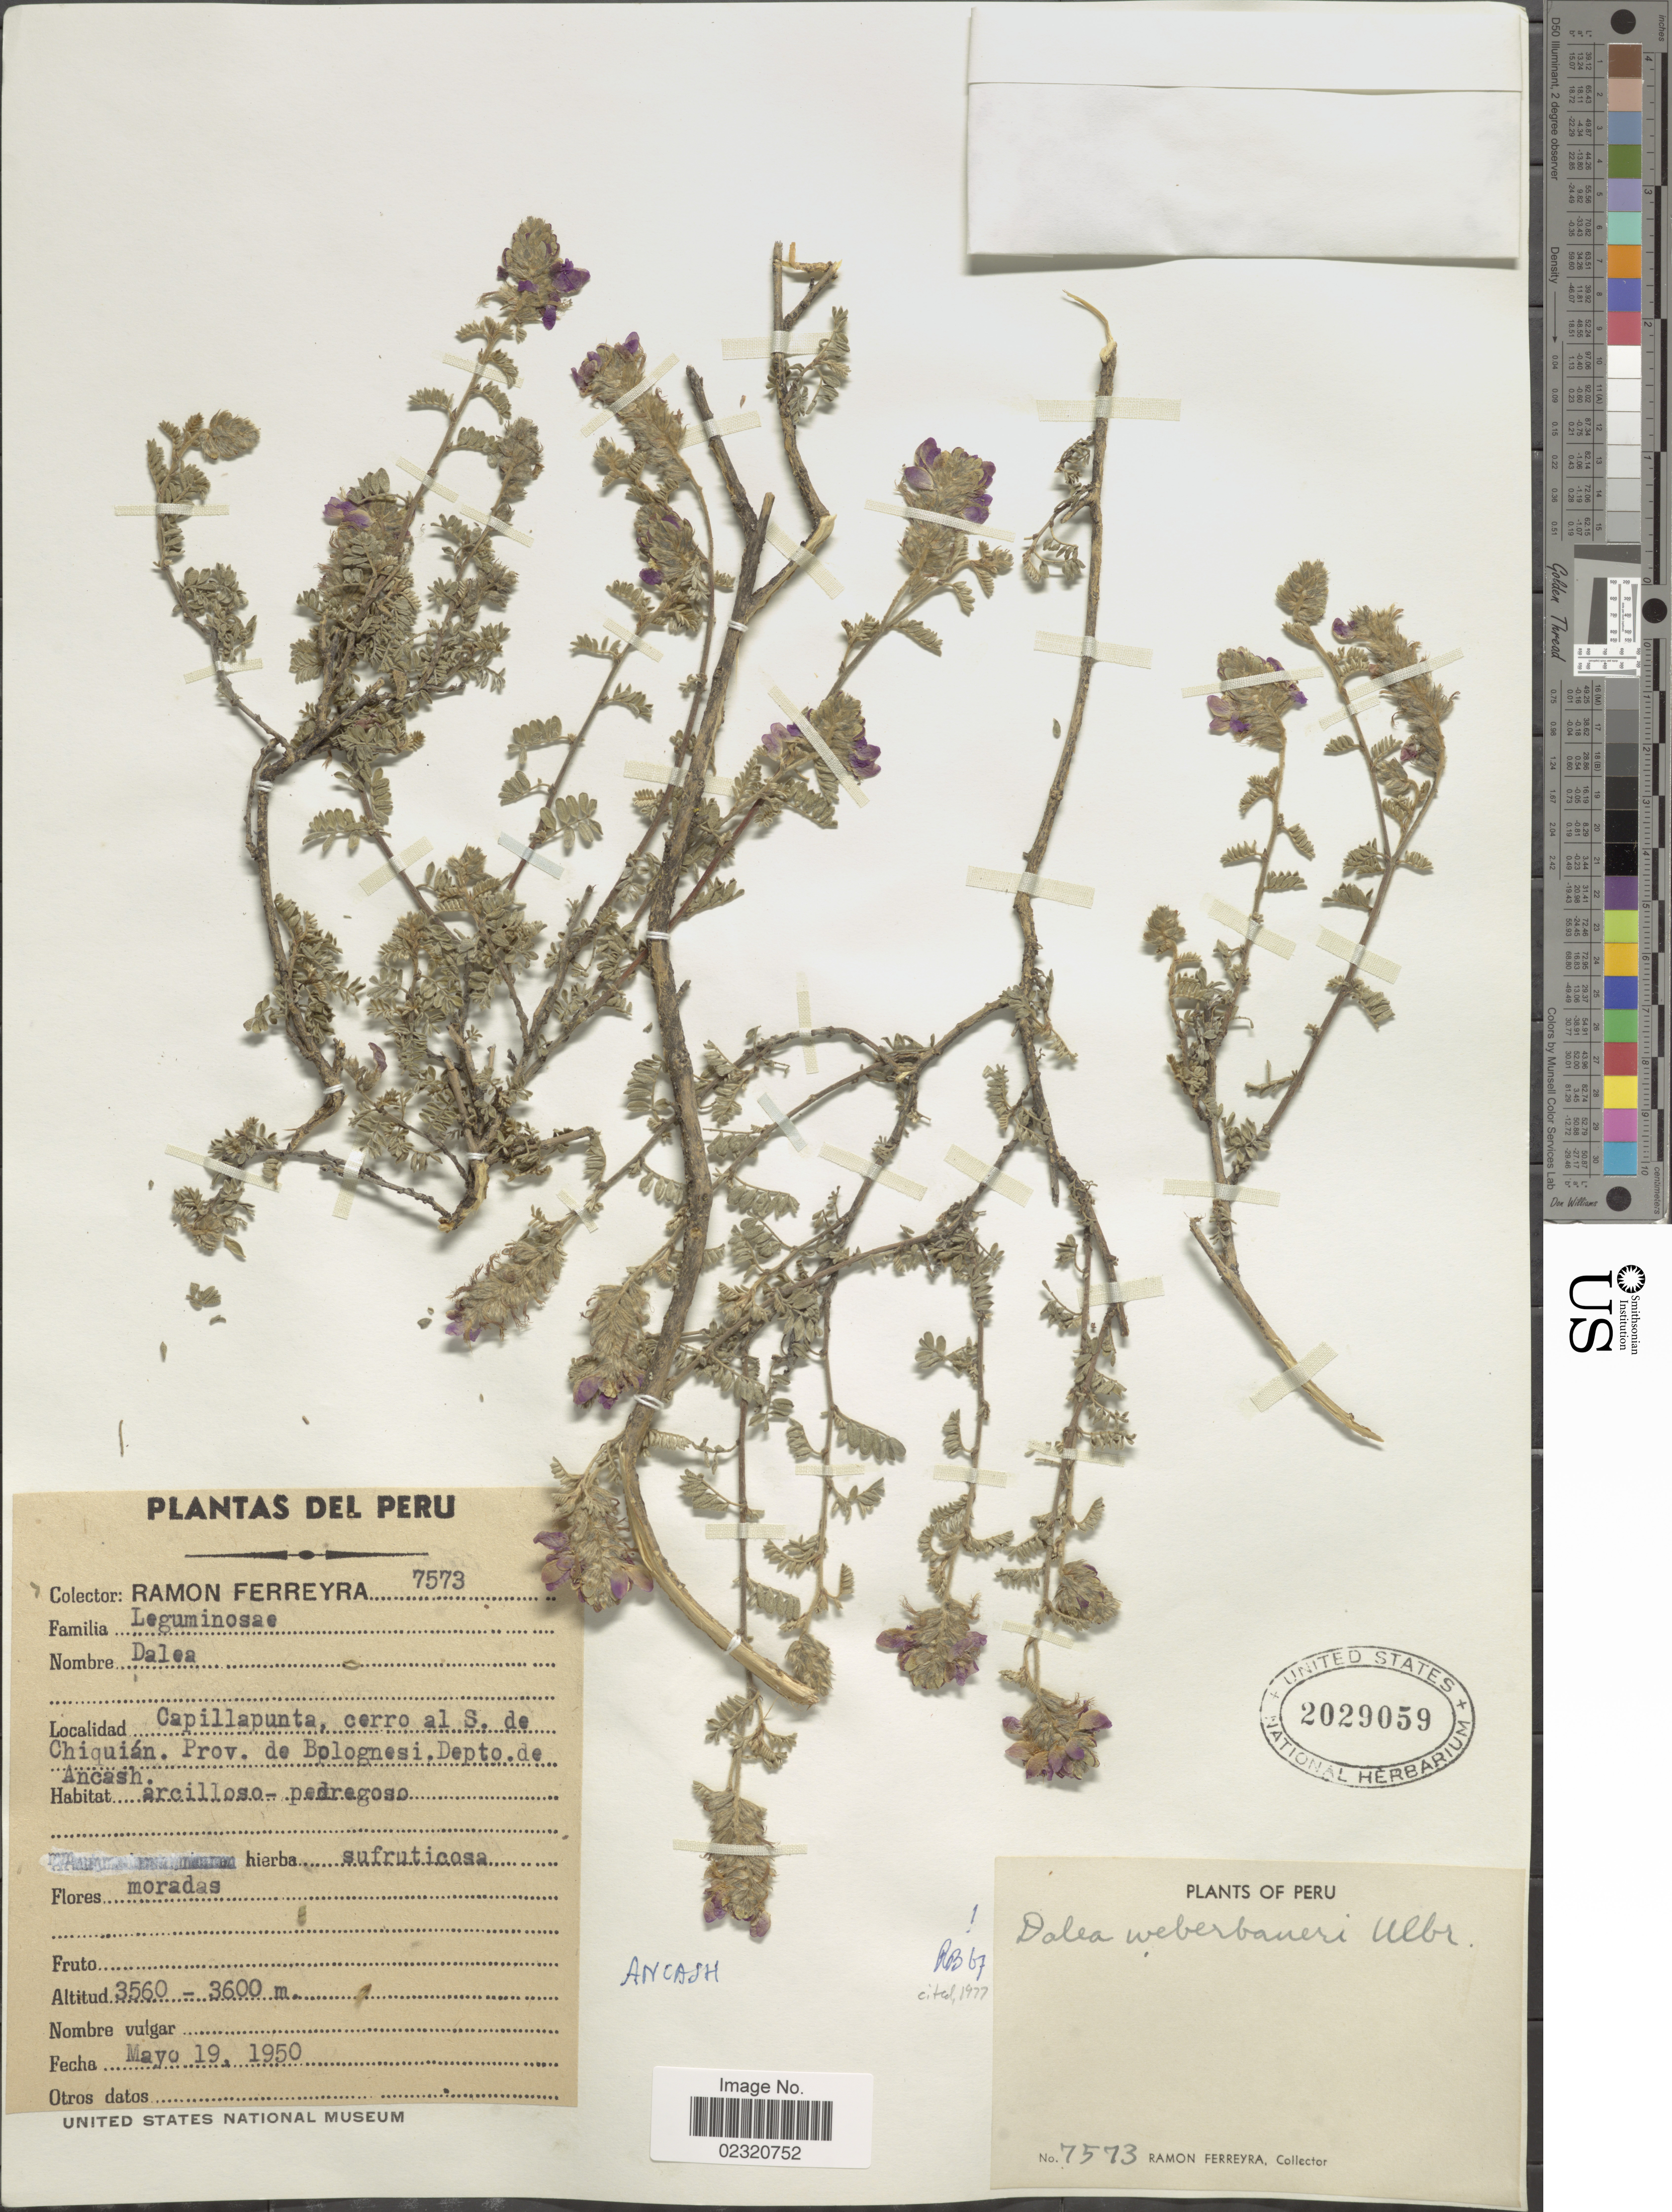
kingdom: Plantae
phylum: Tracheophyta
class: Magnoliopsida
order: Fabales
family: Fabaceae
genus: Dalea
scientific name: Dalea weberbaueri var. weberbaueri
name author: Ulbr.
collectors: R. A. Ferreyra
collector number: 7573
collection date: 1950-05-19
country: Peru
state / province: Ancash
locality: Capillapunta, cerro al S. de Chiquian. Prov. de Bolognesi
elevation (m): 3560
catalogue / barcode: US 2029059